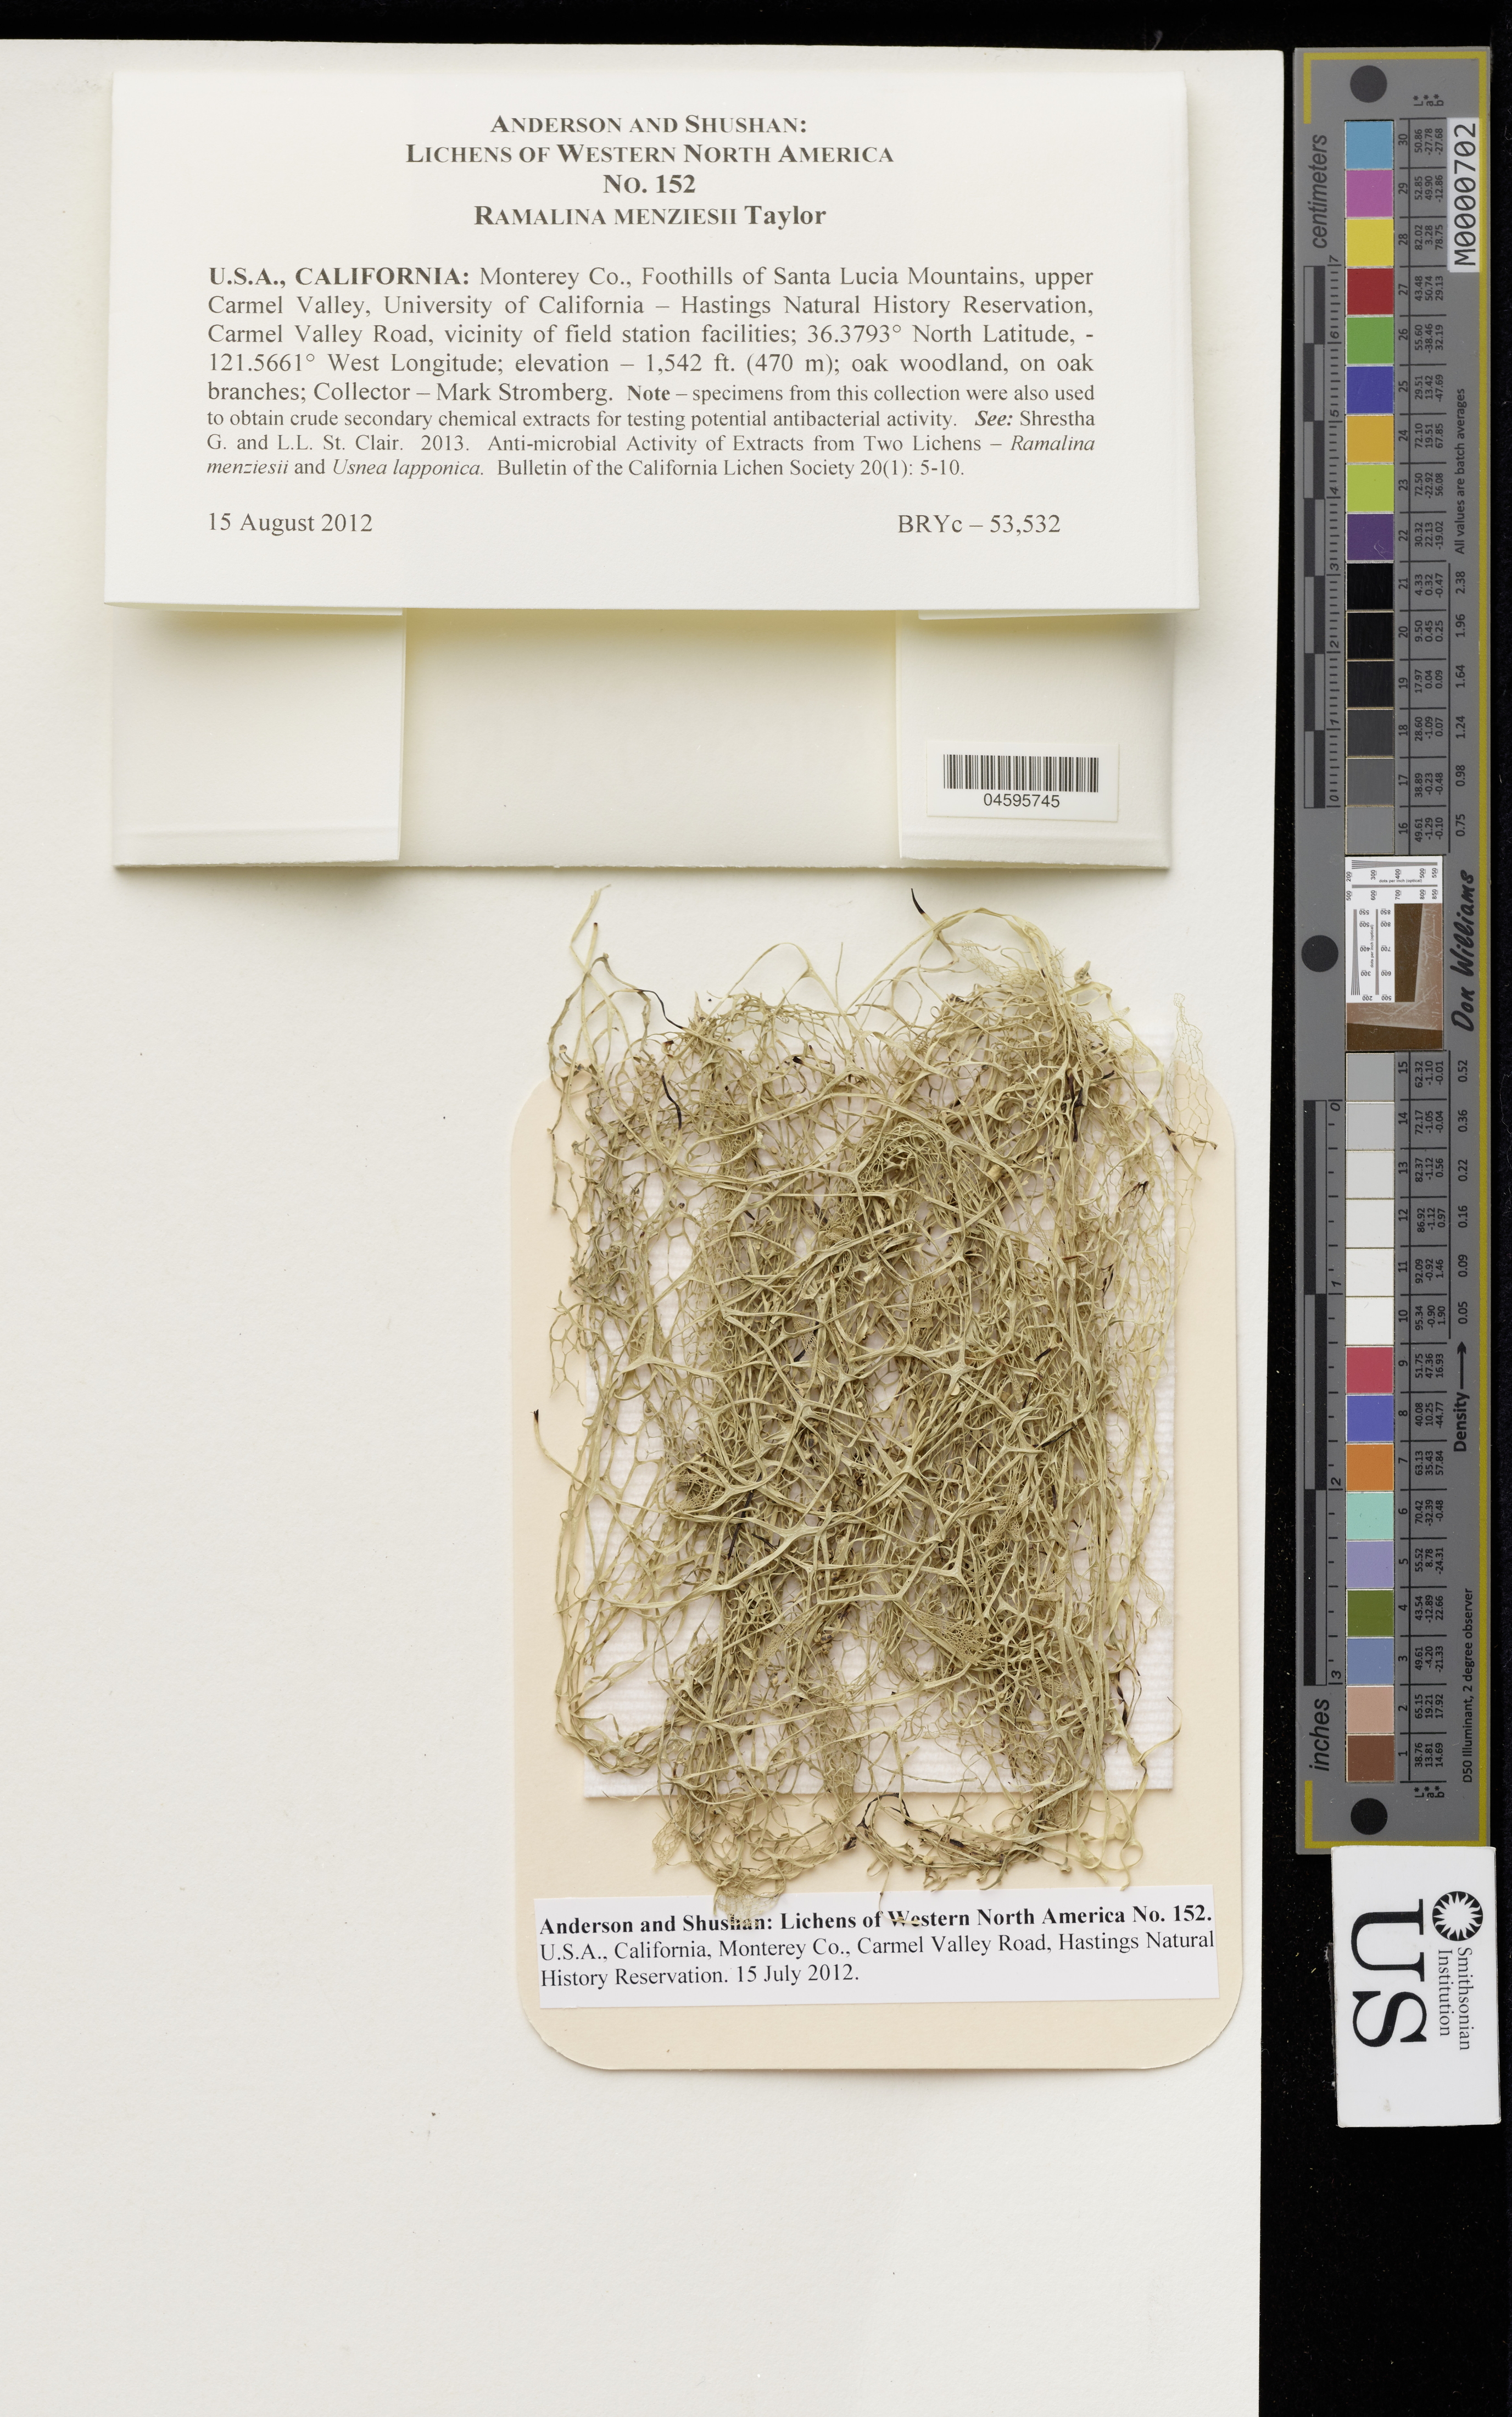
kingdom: Fungi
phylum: Ascomycota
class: Lecanoromycetes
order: Lecanorales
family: Ramalinaceae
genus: Ramalina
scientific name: Ramalina menziesii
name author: T. Taylor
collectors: M. Stromberg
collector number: BRYc 53532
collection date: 2012-08-15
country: United States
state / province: California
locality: Monterey Co., Foothills of Santa Lucia Mountains, upper Carmel Valley, University of California - Hastings Natural History Reservation, Carmel Valley Road, vicinity of field station facilities.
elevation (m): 470